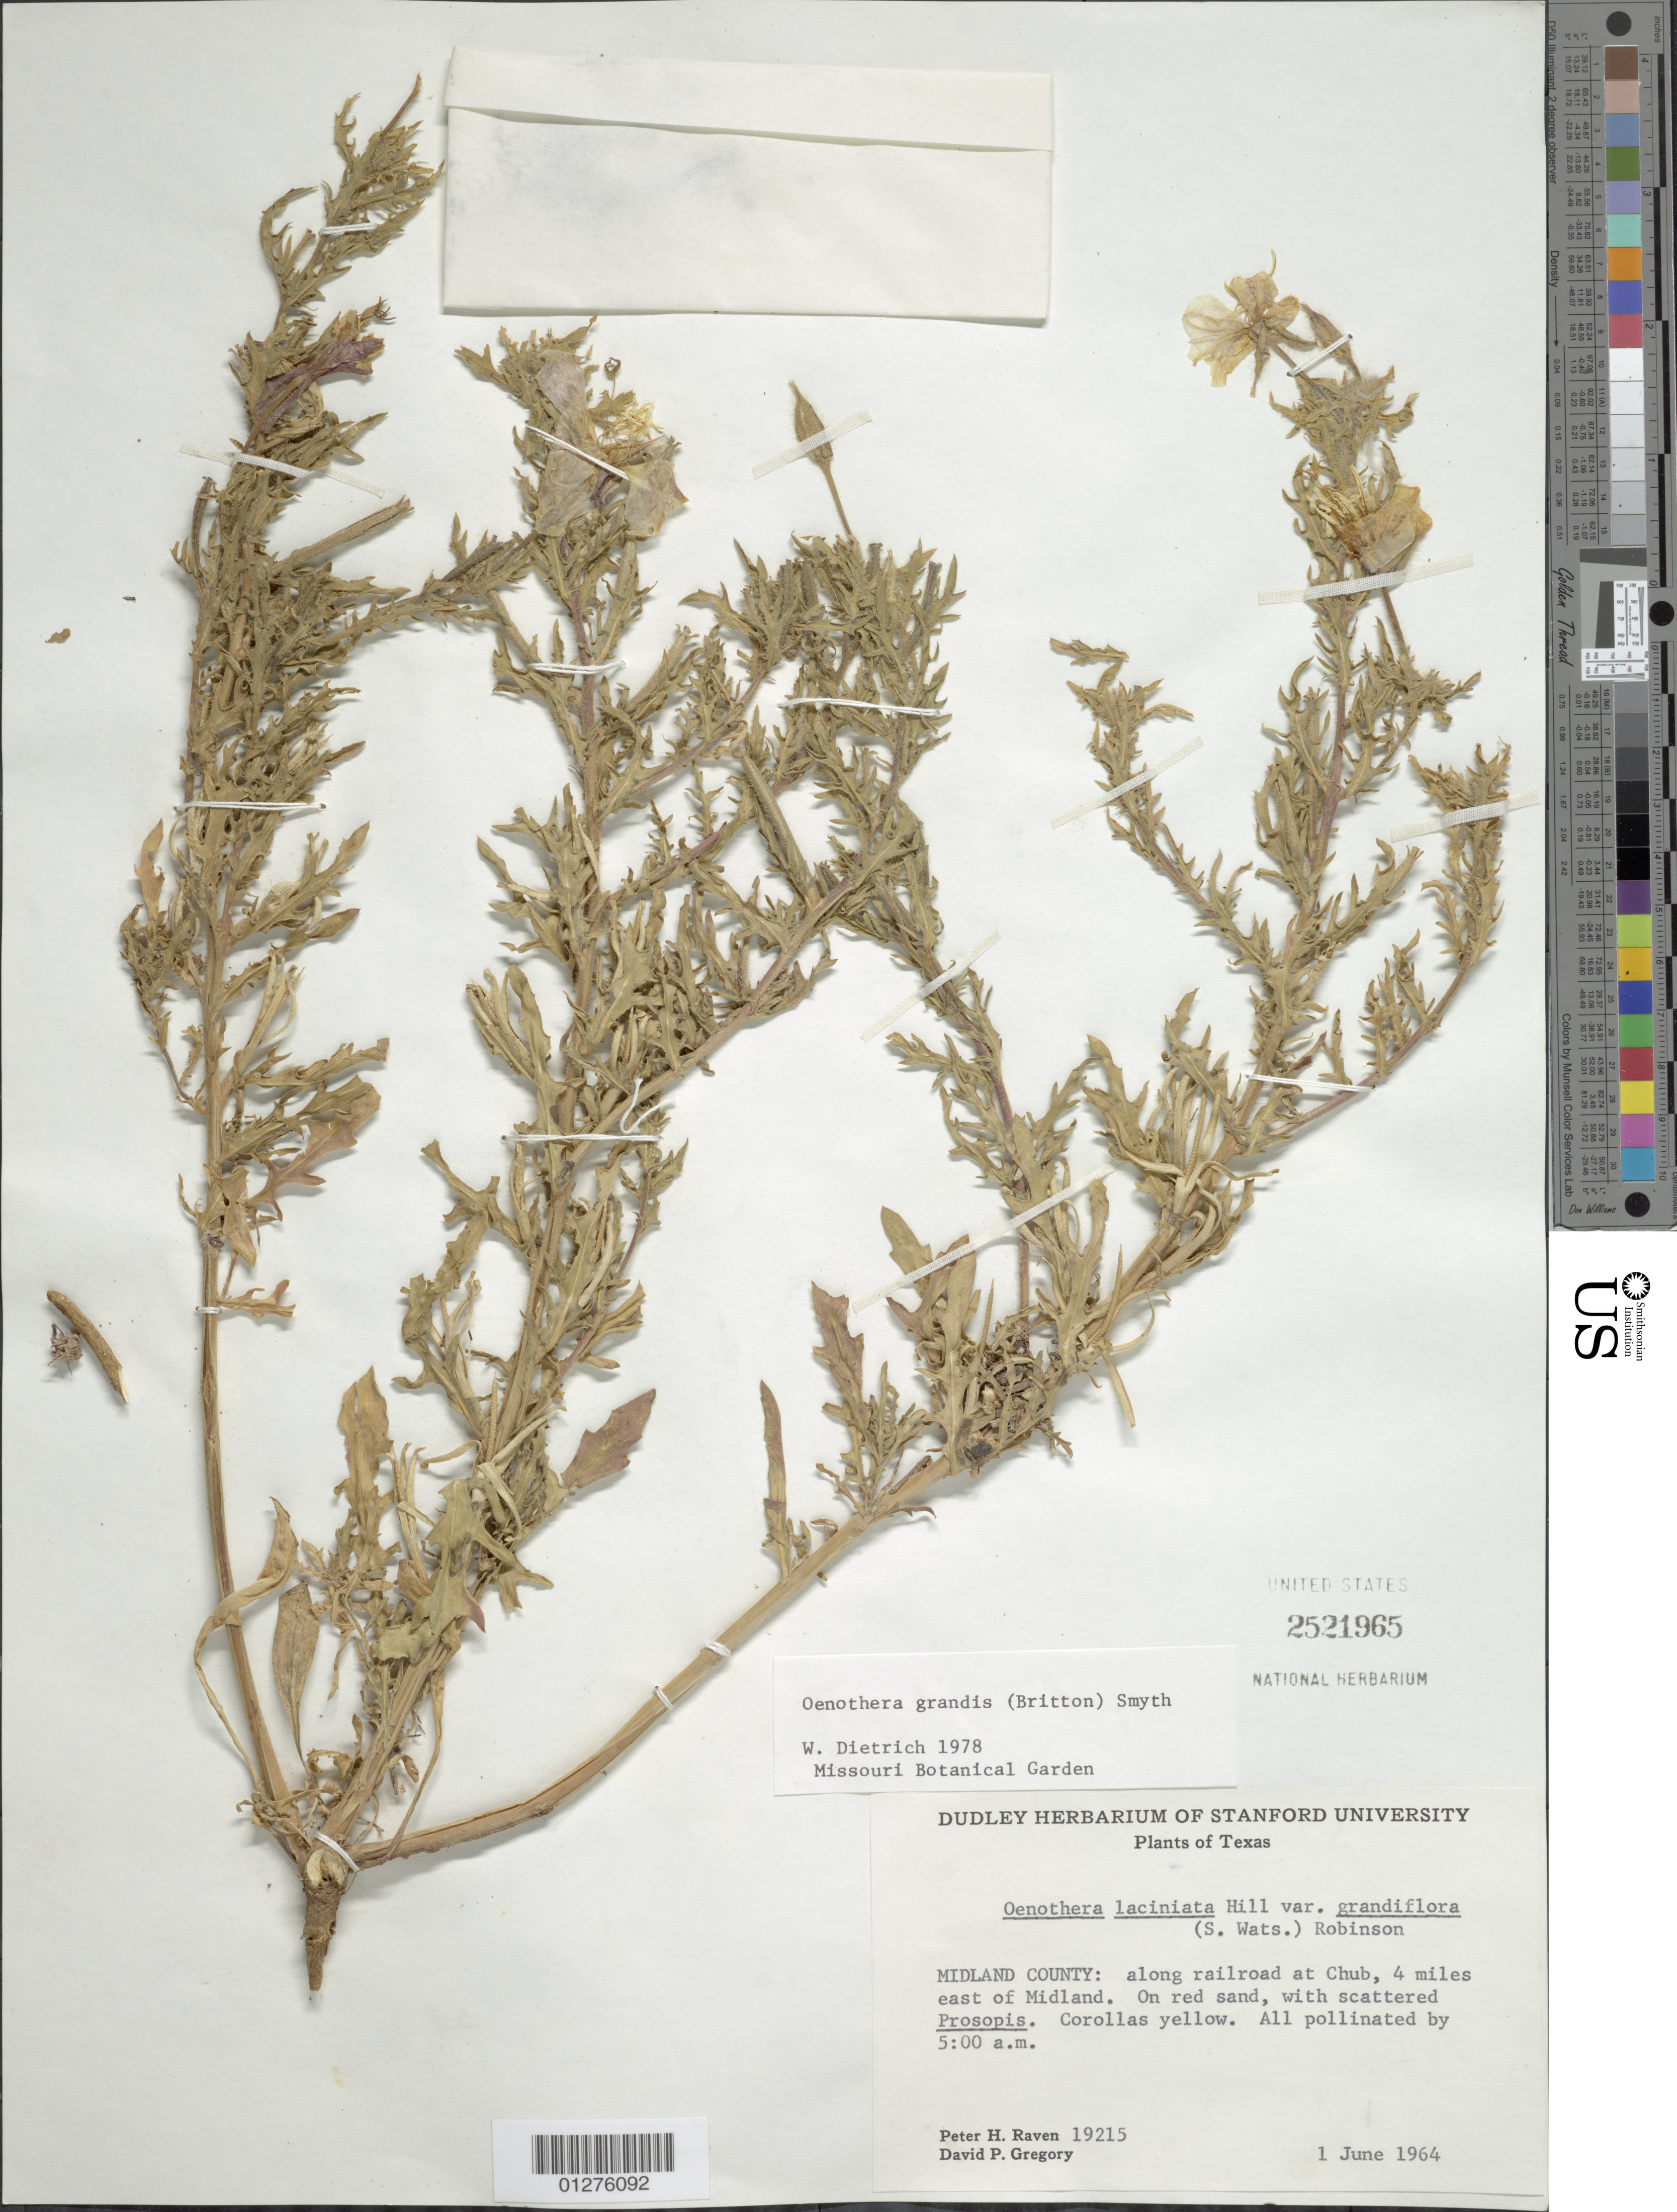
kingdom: Plantae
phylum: Tracheophyta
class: Magnoliopsida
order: Myrtales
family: Onagraceae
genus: Oenothera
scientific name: Oenothera grandis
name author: (Britton) Smyth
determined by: Dietrich, W.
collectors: P. Raven & D. Gregory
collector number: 19215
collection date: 1964-06-01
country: United States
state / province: Texas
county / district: Midland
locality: Along railroad at Chub, 4 miles east of Midland.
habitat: On red sand.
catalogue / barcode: US 2521965